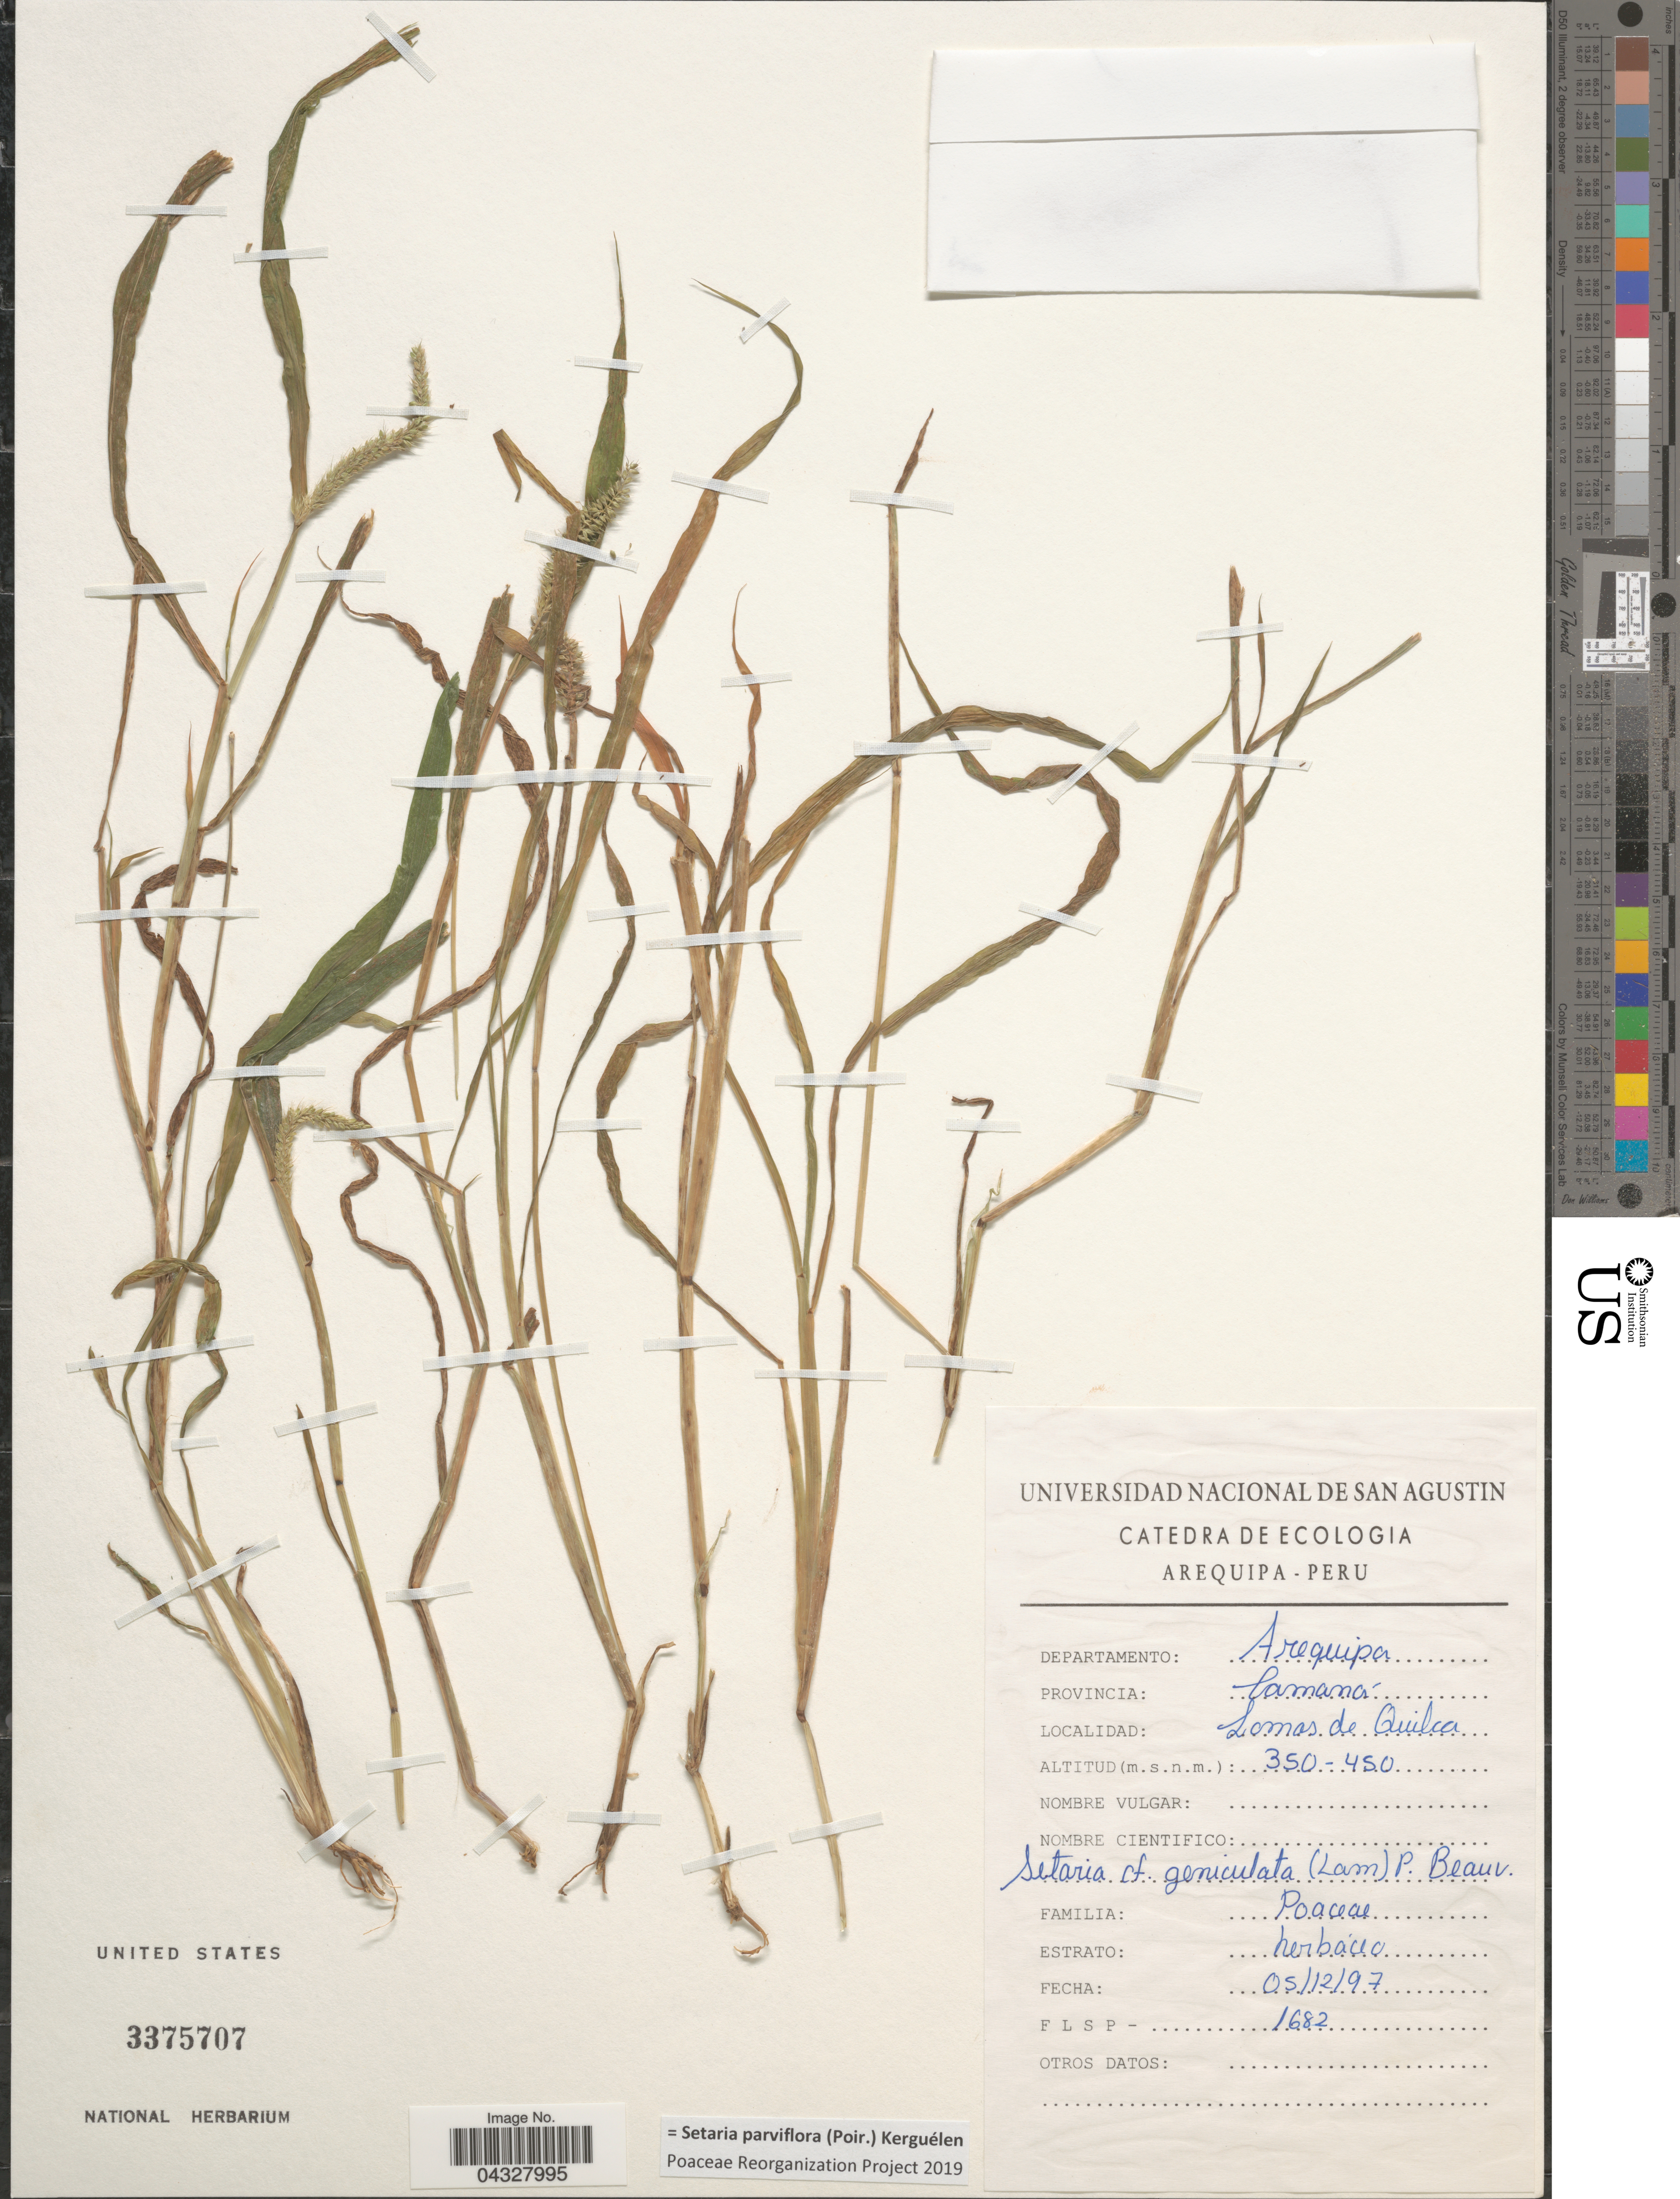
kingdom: Plantae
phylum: Tracheophyta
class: Liliopsida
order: Poales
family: Poaceae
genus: Setaria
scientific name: Setaria parviflora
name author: (Poir.) Kerguélen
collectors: F. L. S. P.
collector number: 1682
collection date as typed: Transcribed d/m/y: 5/12/97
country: Peru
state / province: Arequipa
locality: Departamento: Arequipa. Provincia: Camaná. Lomas de Quilca.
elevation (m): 350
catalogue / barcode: US 3375707